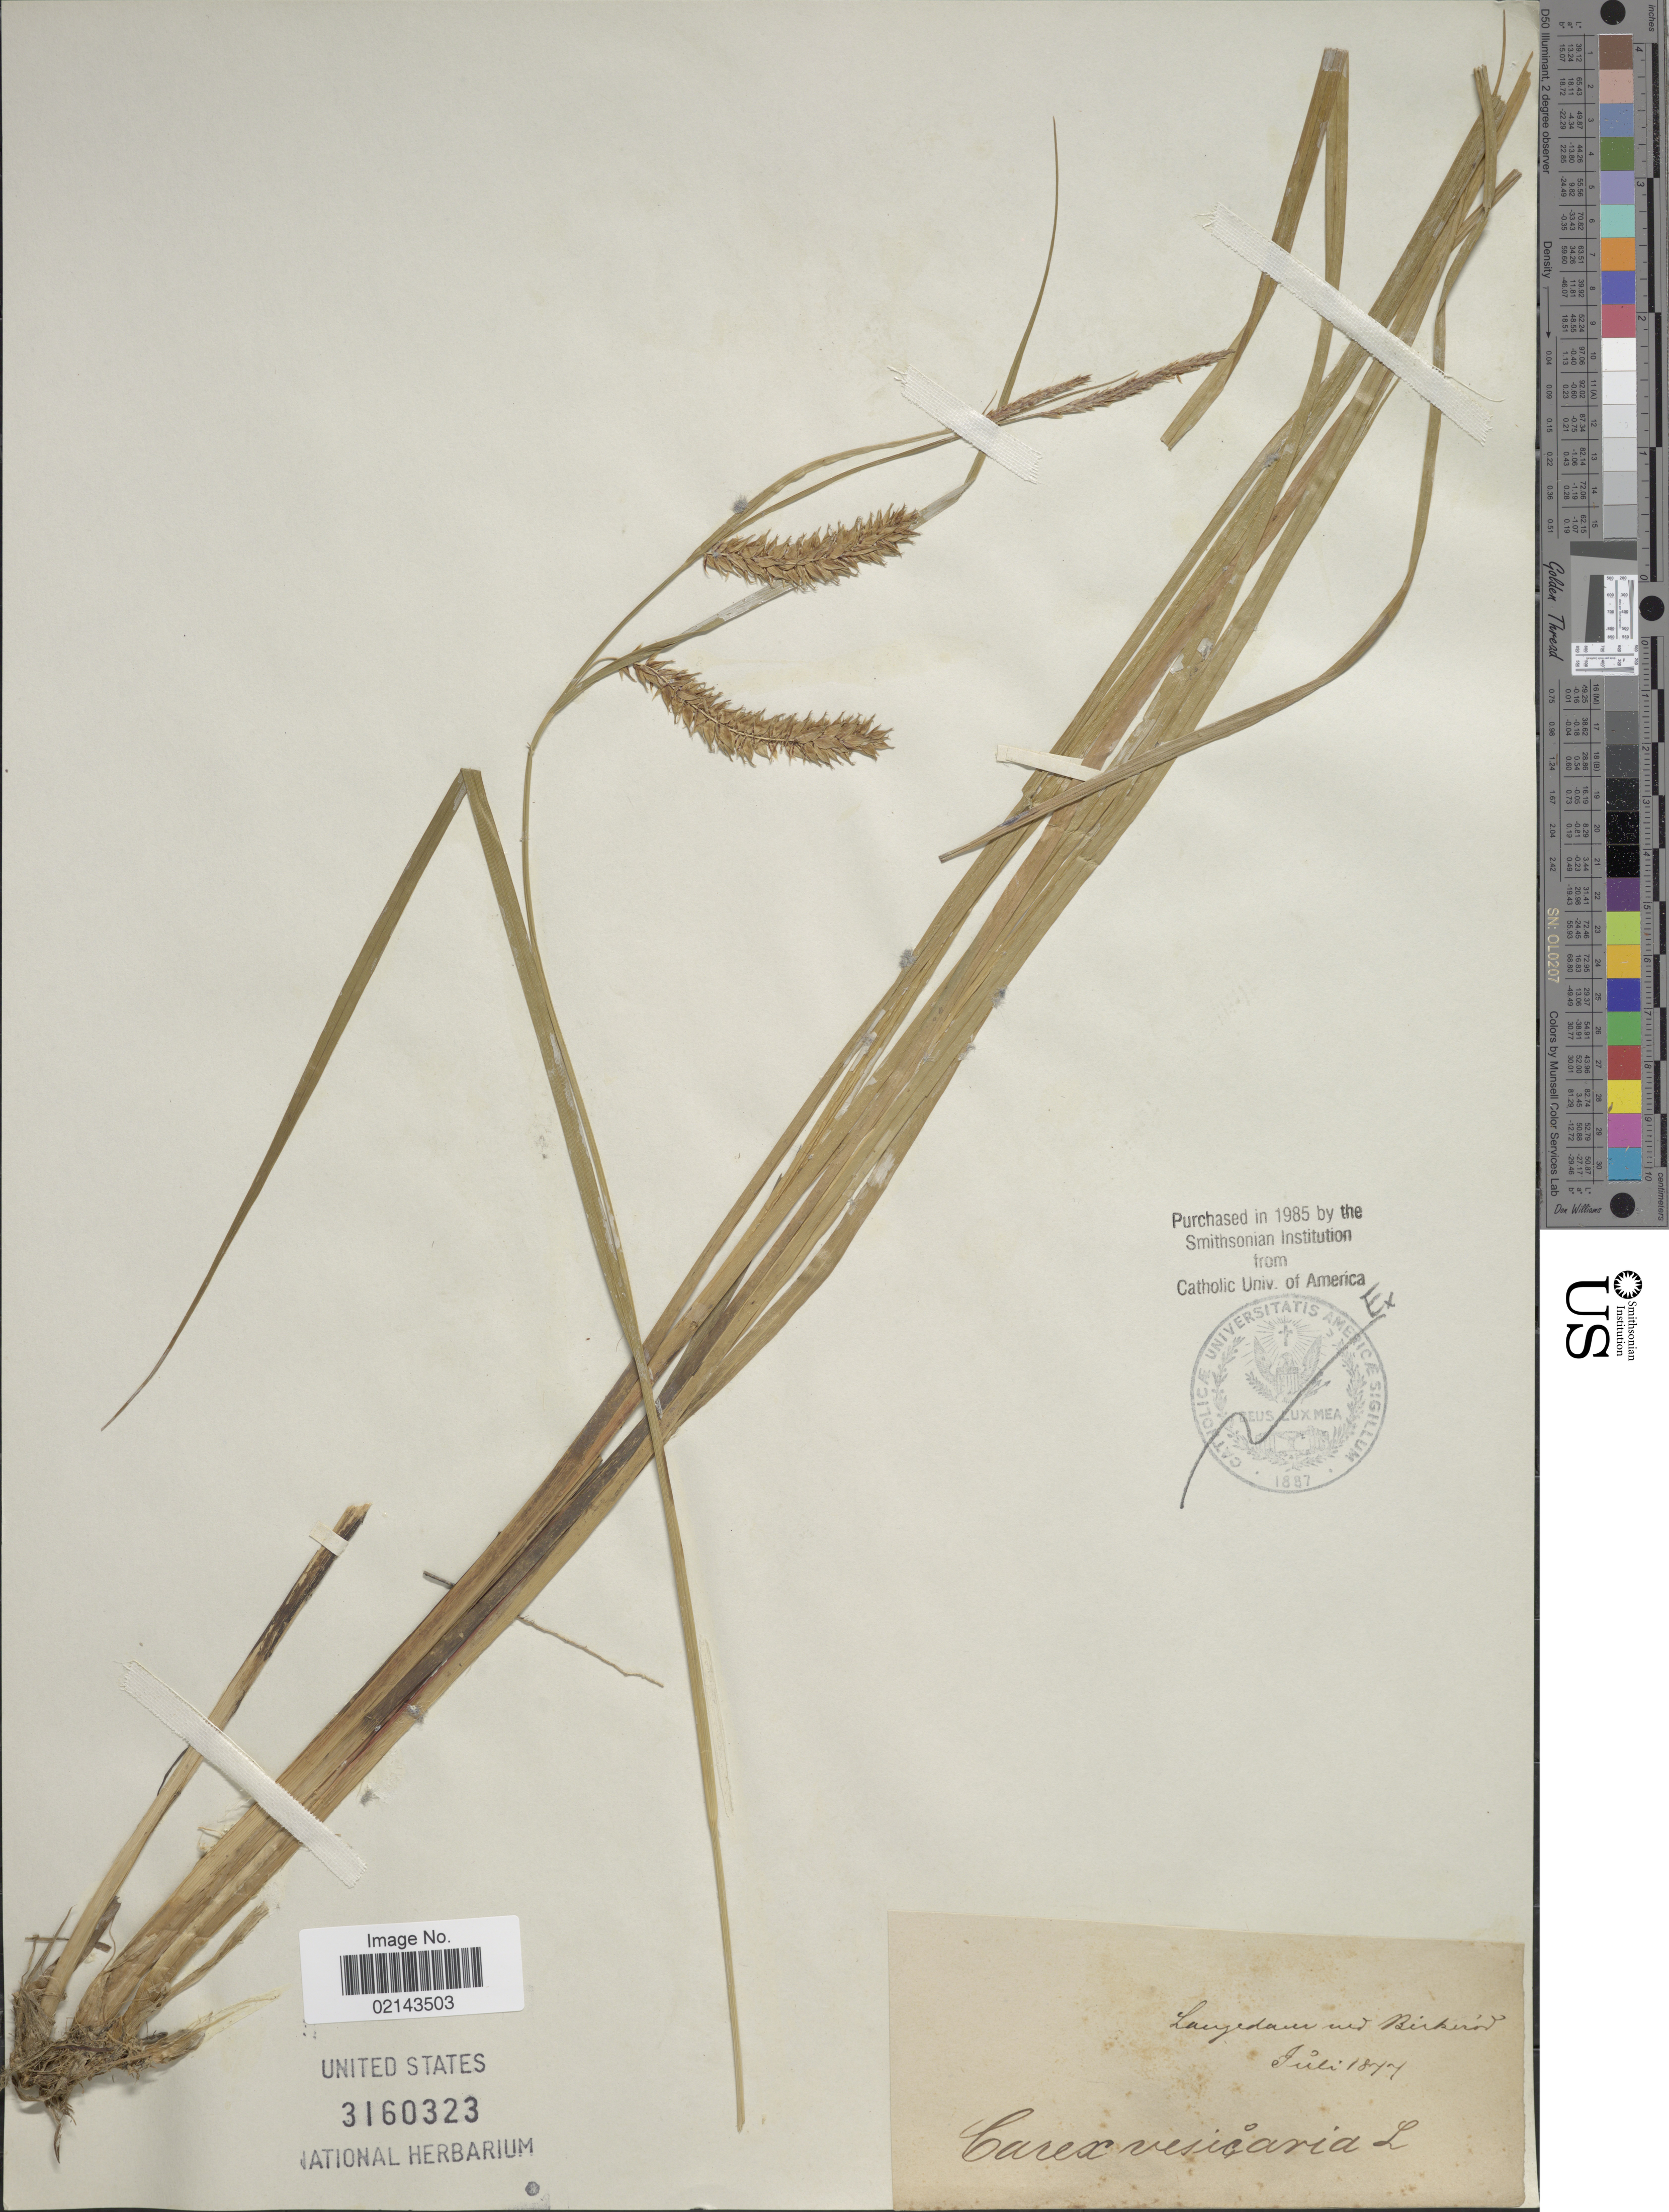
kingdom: Plantae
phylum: Tracheophyta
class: Liliopsida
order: Poales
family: Cyperaceae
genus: Carex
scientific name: Carex vesicaria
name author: L.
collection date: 1877-07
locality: Lange [illegible text] und Birkeród [interpreted]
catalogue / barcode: US 3160323